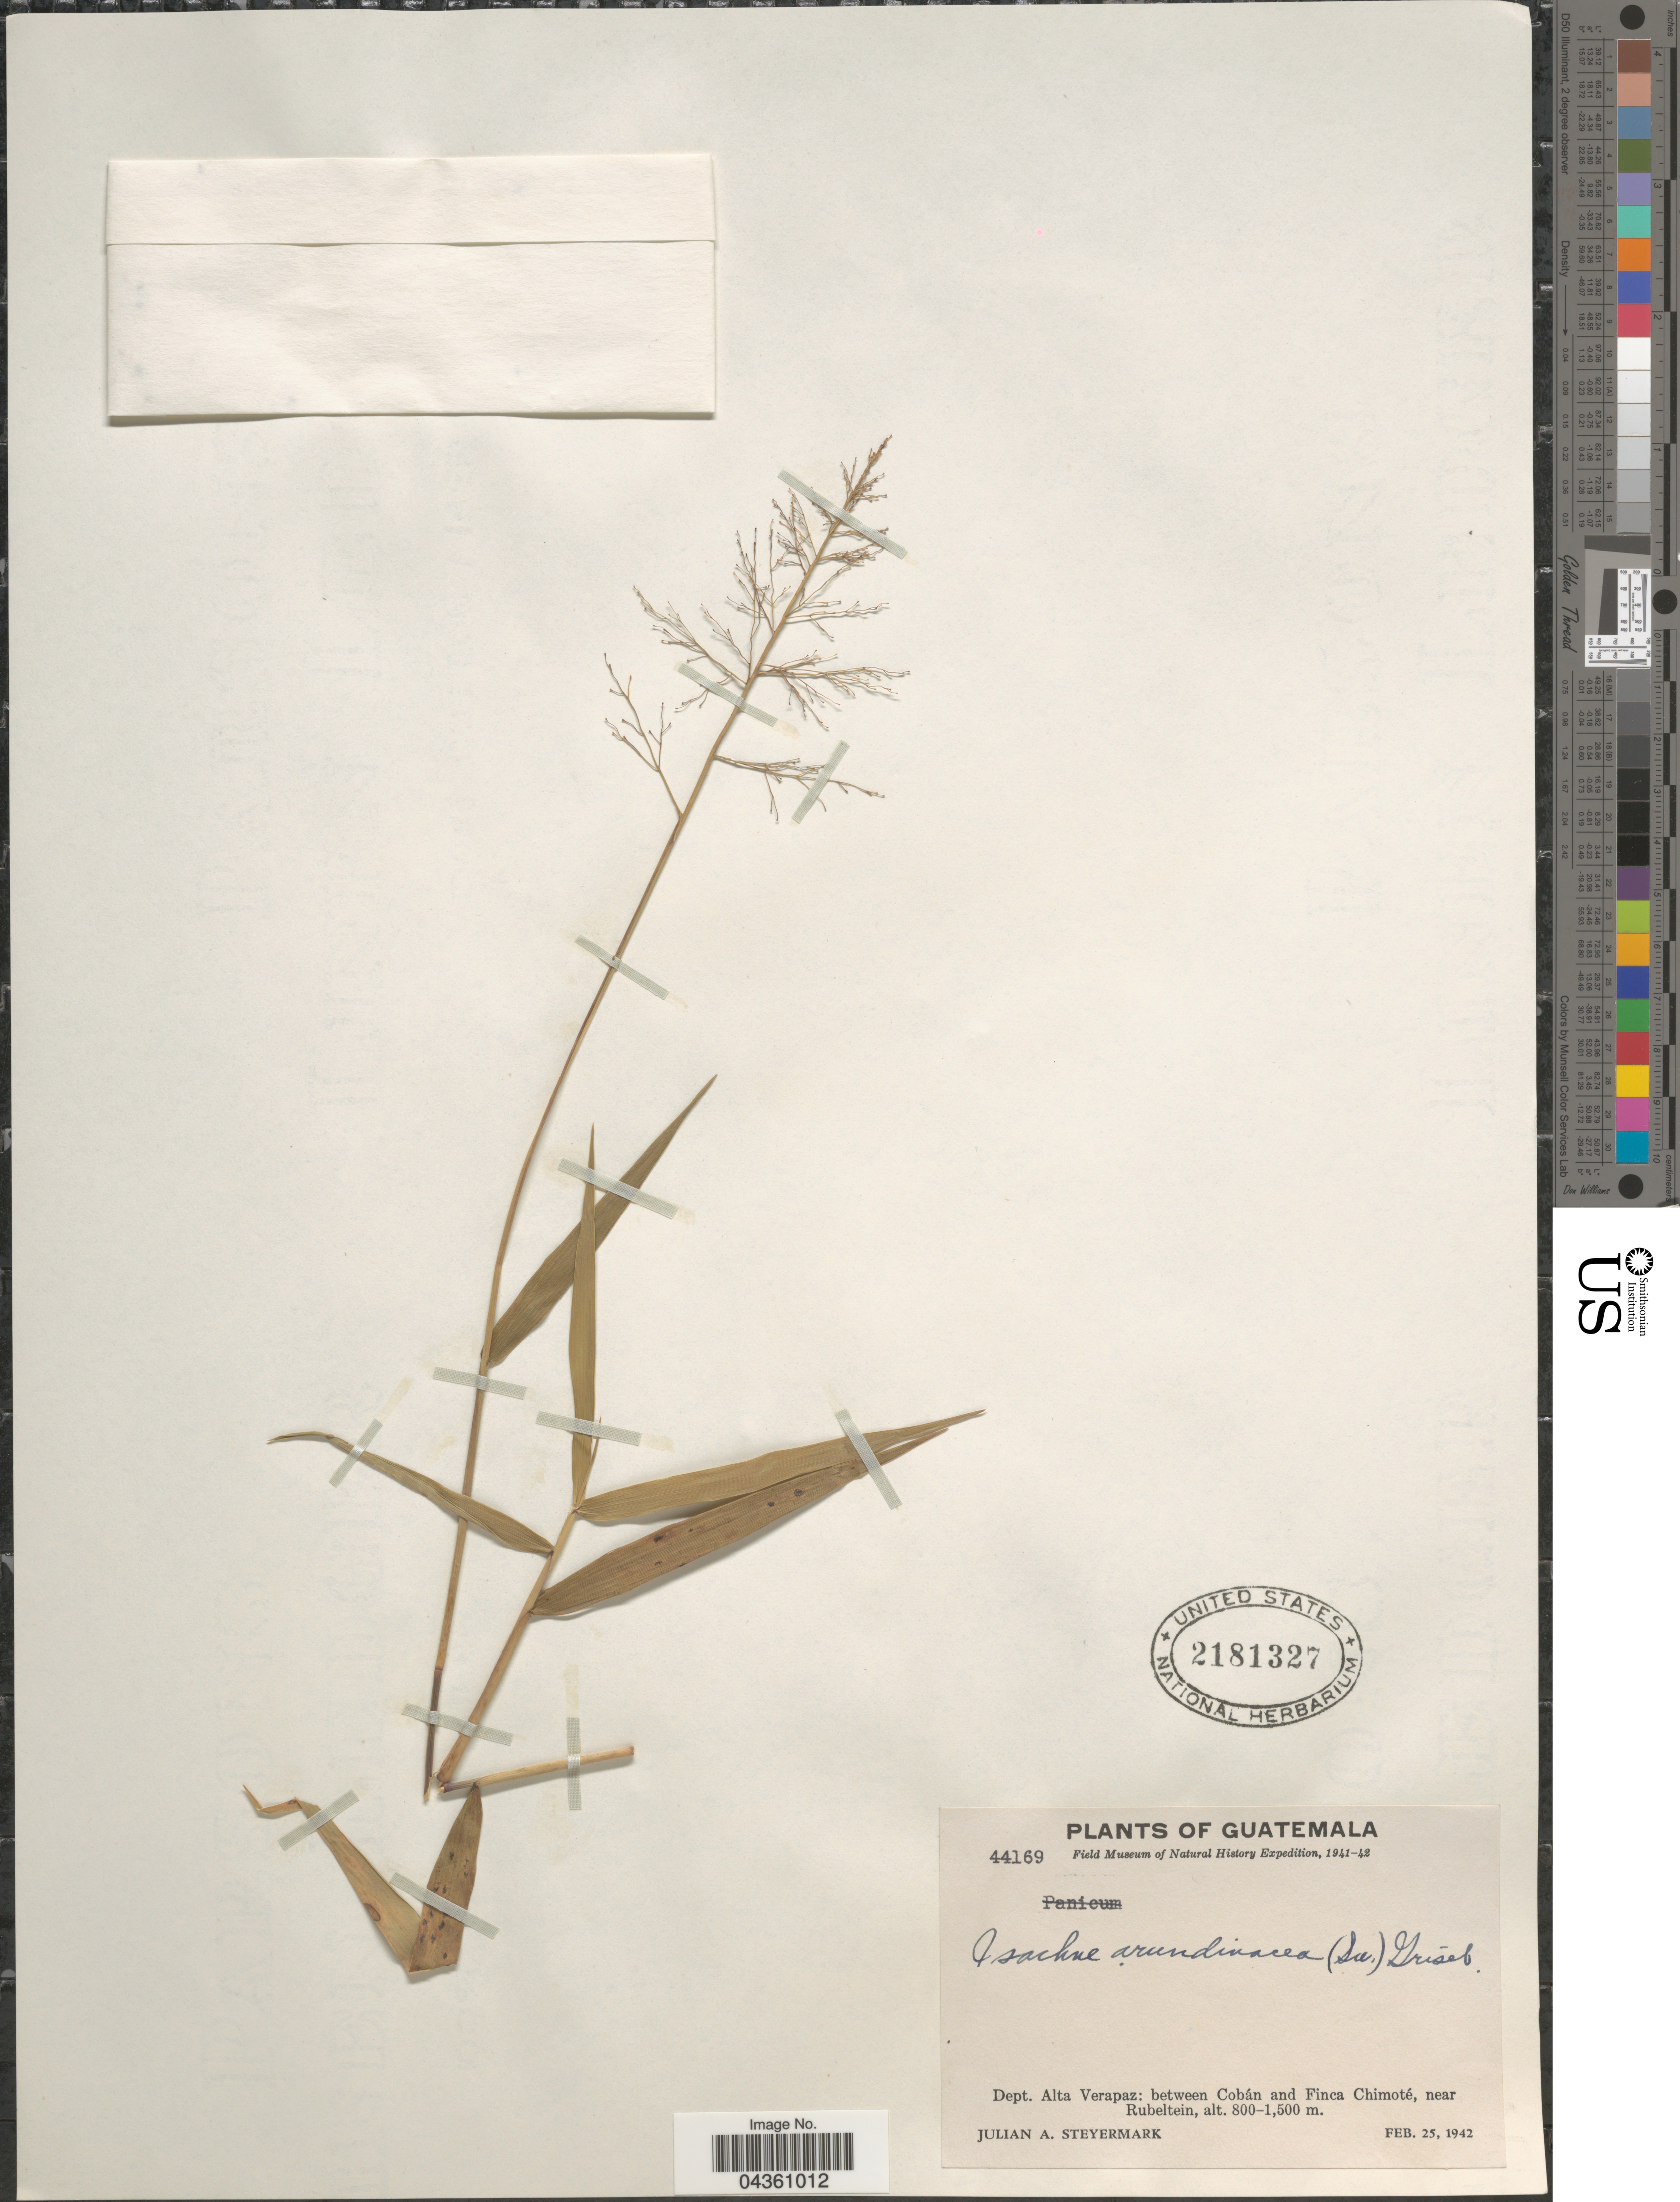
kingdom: Plantae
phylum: Tracheophyta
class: Liliopsida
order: Poales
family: Poaceae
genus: Isachne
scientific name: Isachne arundinacea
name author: (Sw.) Griseb.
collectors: J. Steyermark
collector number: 44169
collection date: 1942-02-25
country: Guatemala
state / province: Alta Verapaz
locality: Field Museum of Natural History Expedition, 1941-42. Dept. Alta Verapaz: between Cobán and Finca Chimoté, near Rubeltein.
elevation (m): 800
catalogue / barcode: US 2181327